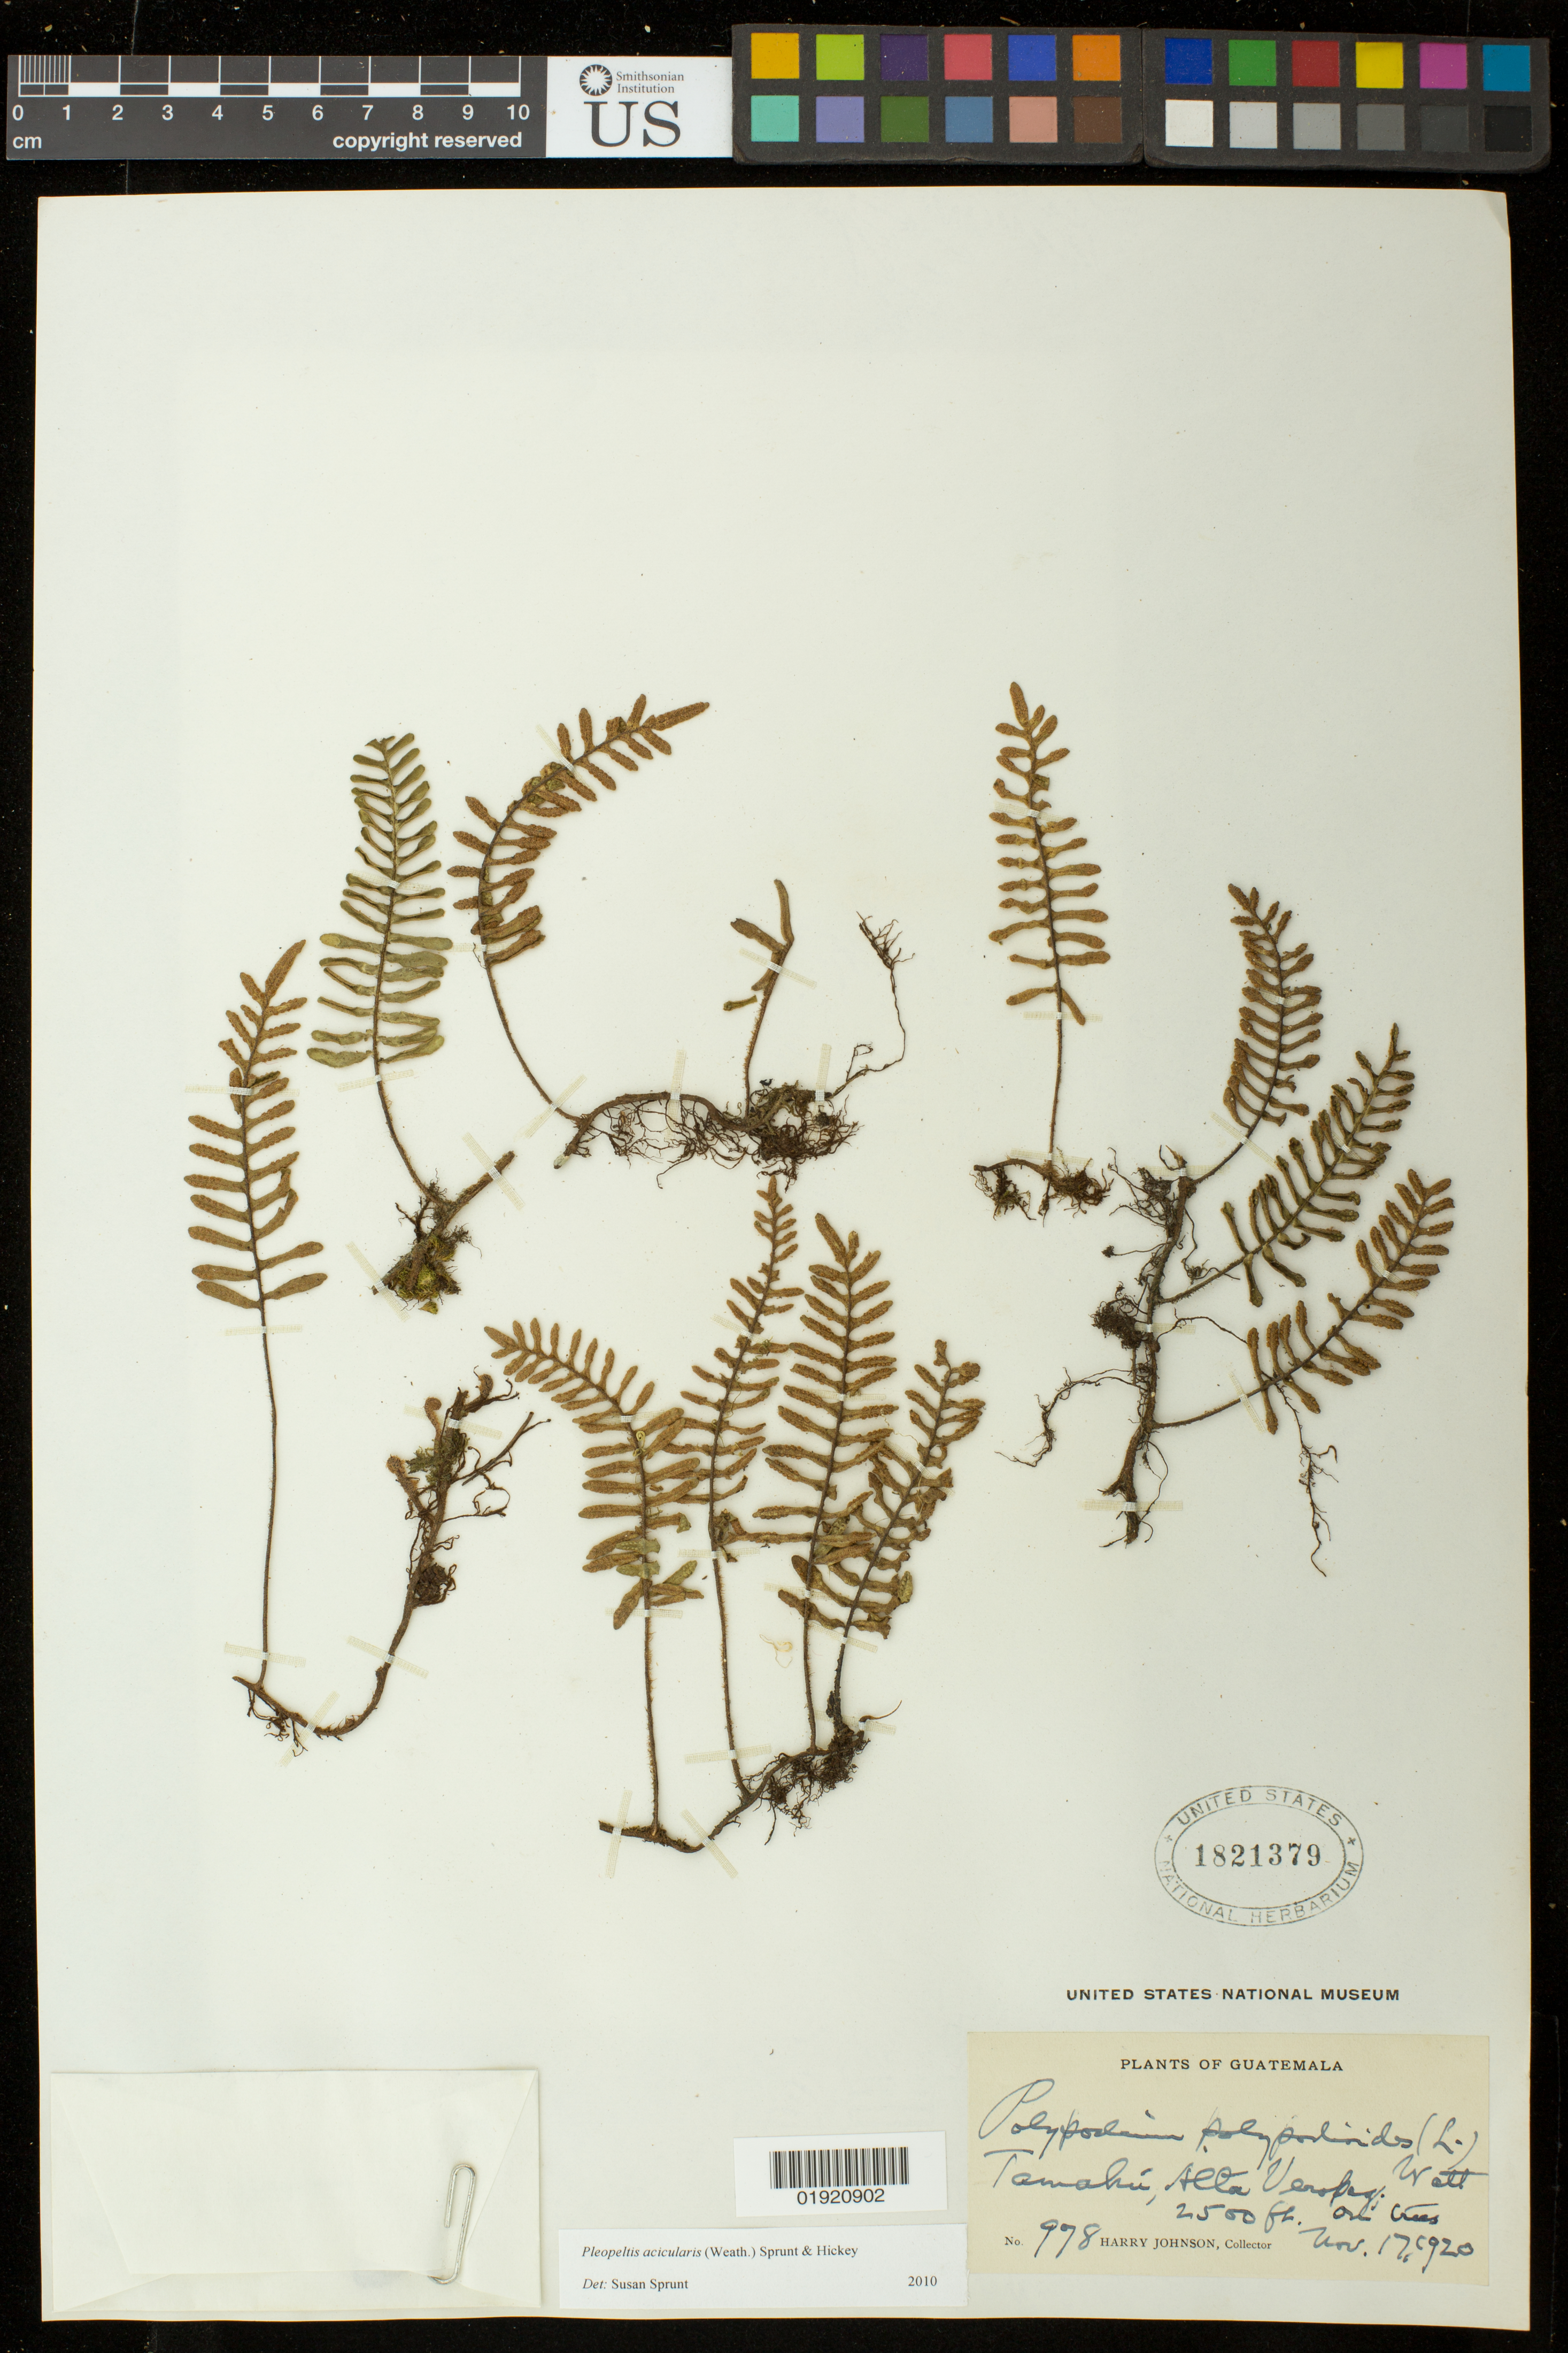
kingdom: Plantae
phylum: Tracheophyta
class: Polypodiopsida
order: Polypodiales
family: Polypodiaceae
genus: Pleopeltis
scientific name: Pleopeltis acicularis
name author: (Weath.) A.R. Sm. & Krömer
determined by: Sprunt, S. V.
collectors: H. Johnson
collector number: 978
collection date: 1920-11-17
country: Guatemala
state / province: Alta Verapaz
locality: Tamahu, Alta Verapaz.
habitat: On trees.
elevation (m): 762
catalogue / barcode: US 1821379